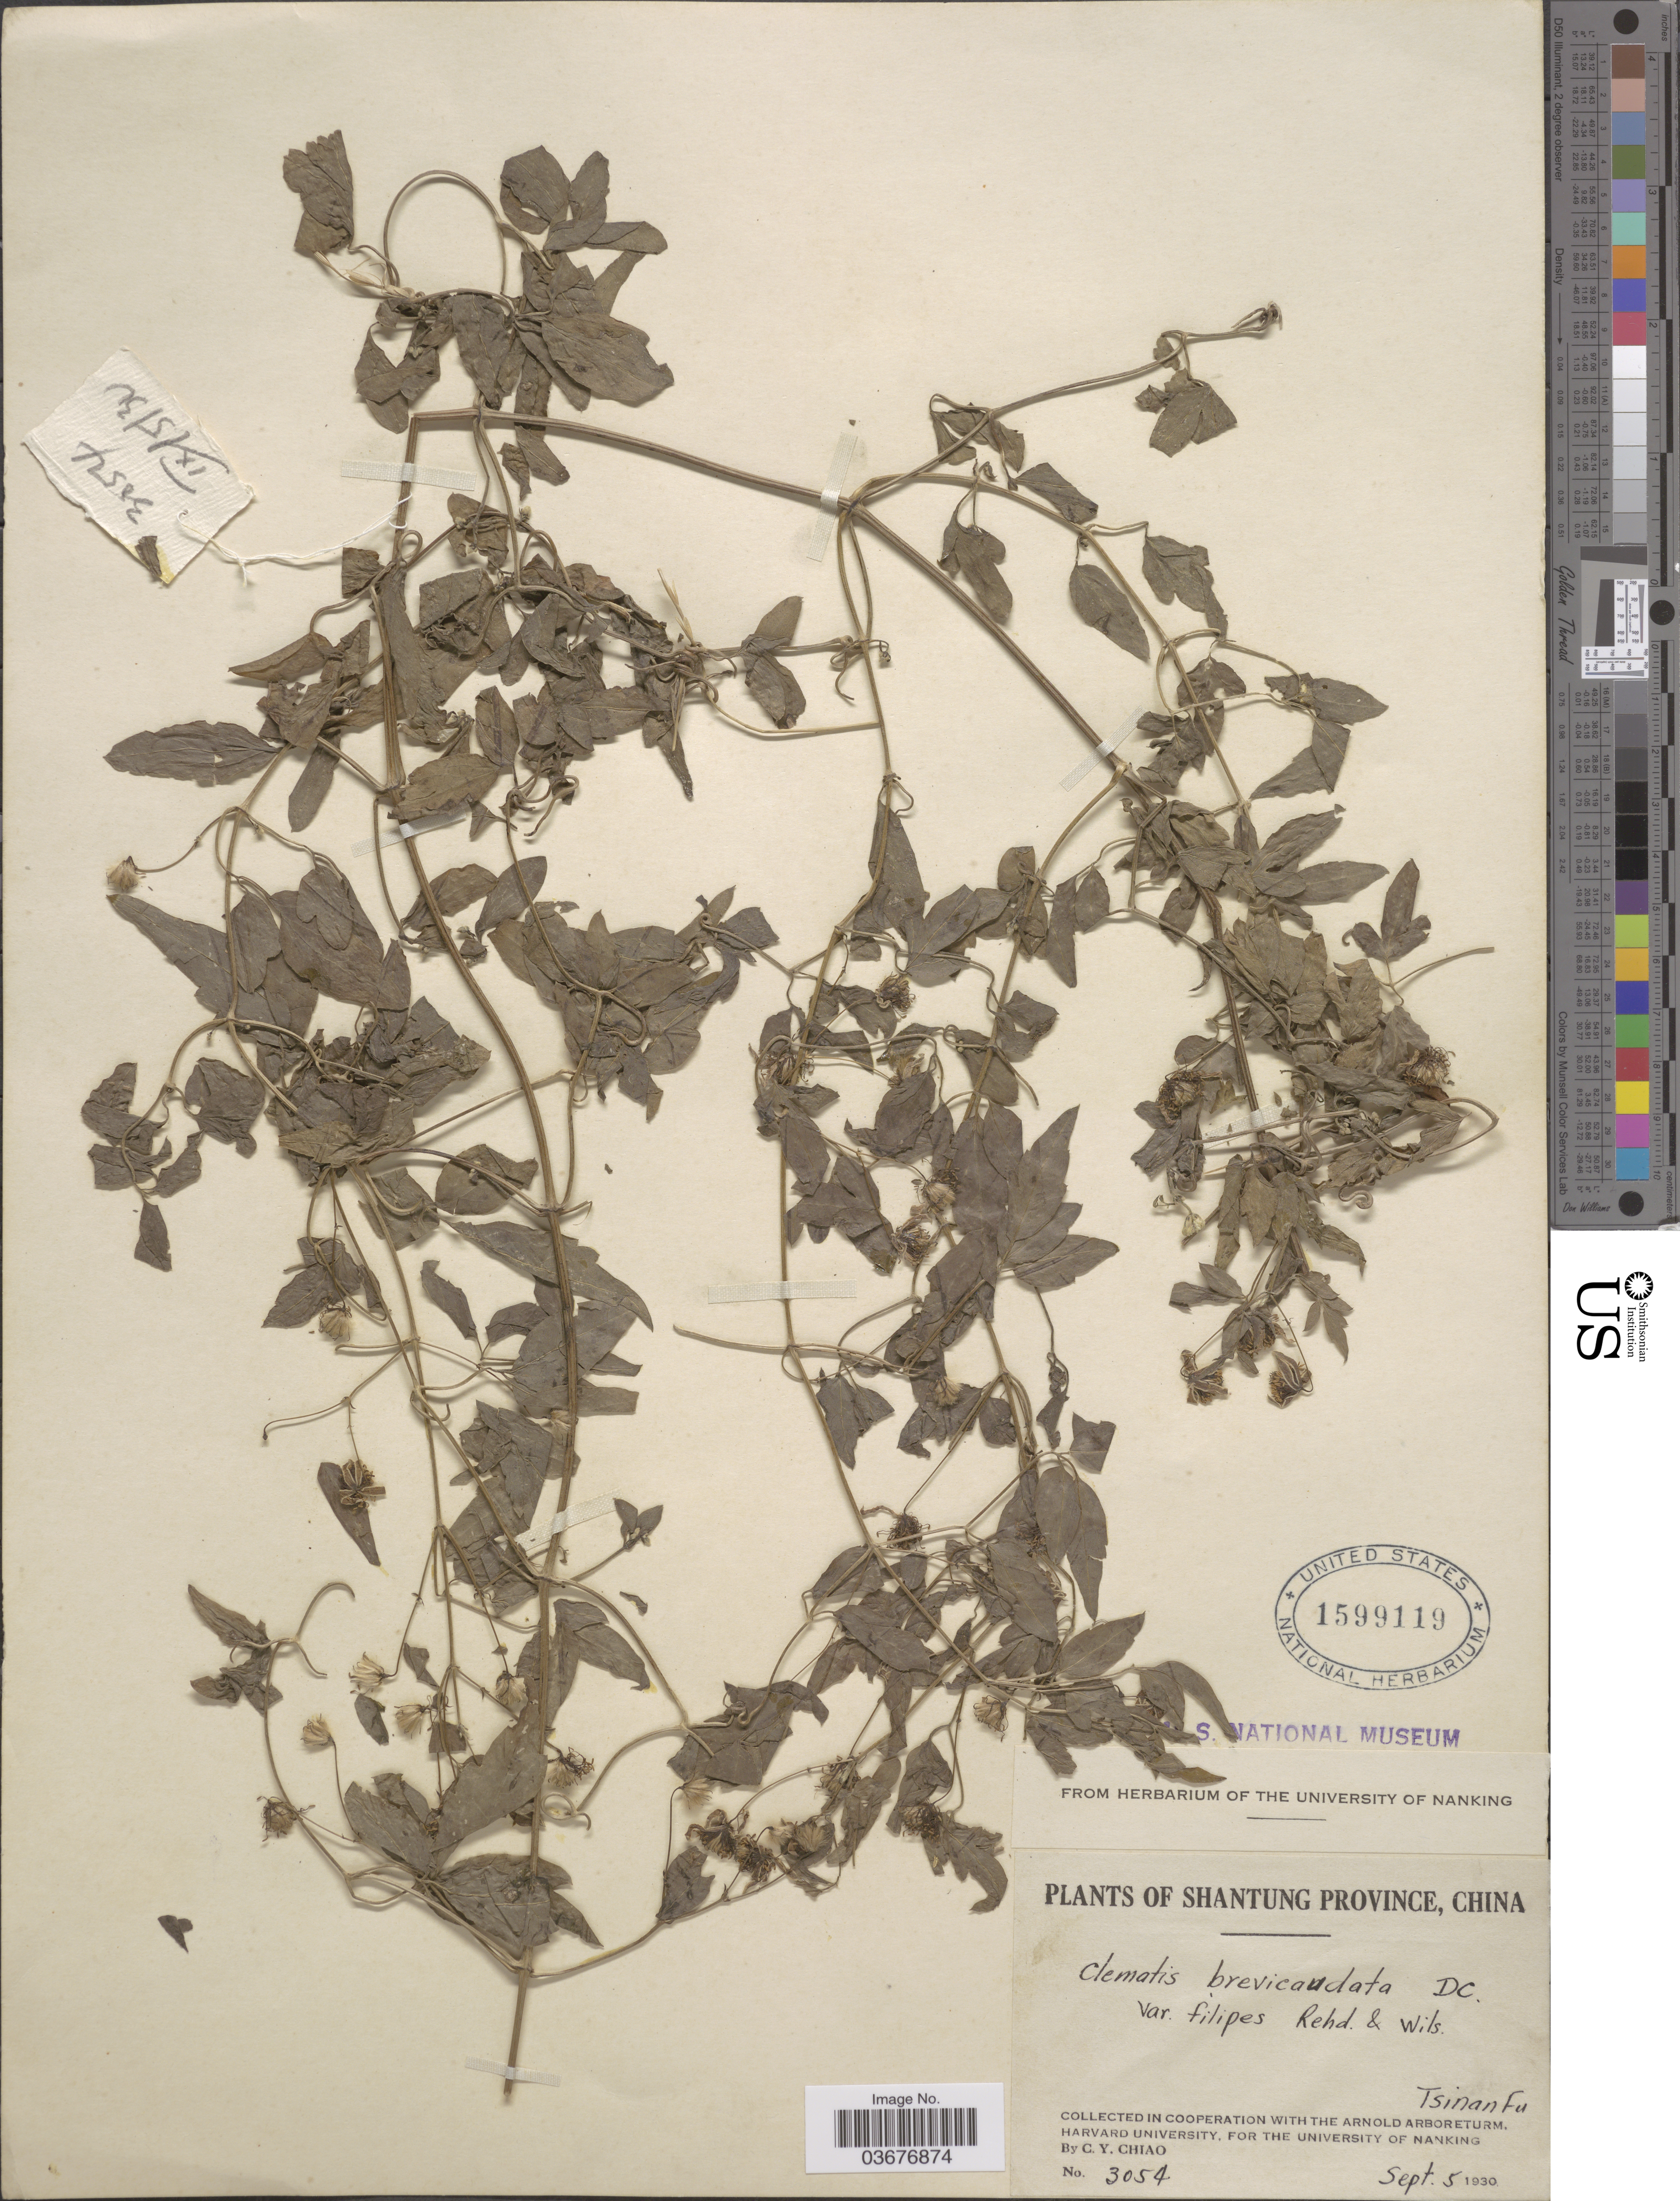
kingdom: Plantae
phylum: Tracheophyta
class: Magnoliopsida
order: Ranunculales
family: Ranunculaceae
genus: Clematis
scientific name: Clematis brevicaudata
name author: DC.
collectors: C. Y. Chiao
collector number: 3054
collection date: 1930-09-05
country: China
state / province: Shandong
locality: Shantung Province. Tsinan Fu.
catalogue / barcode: US 1599119